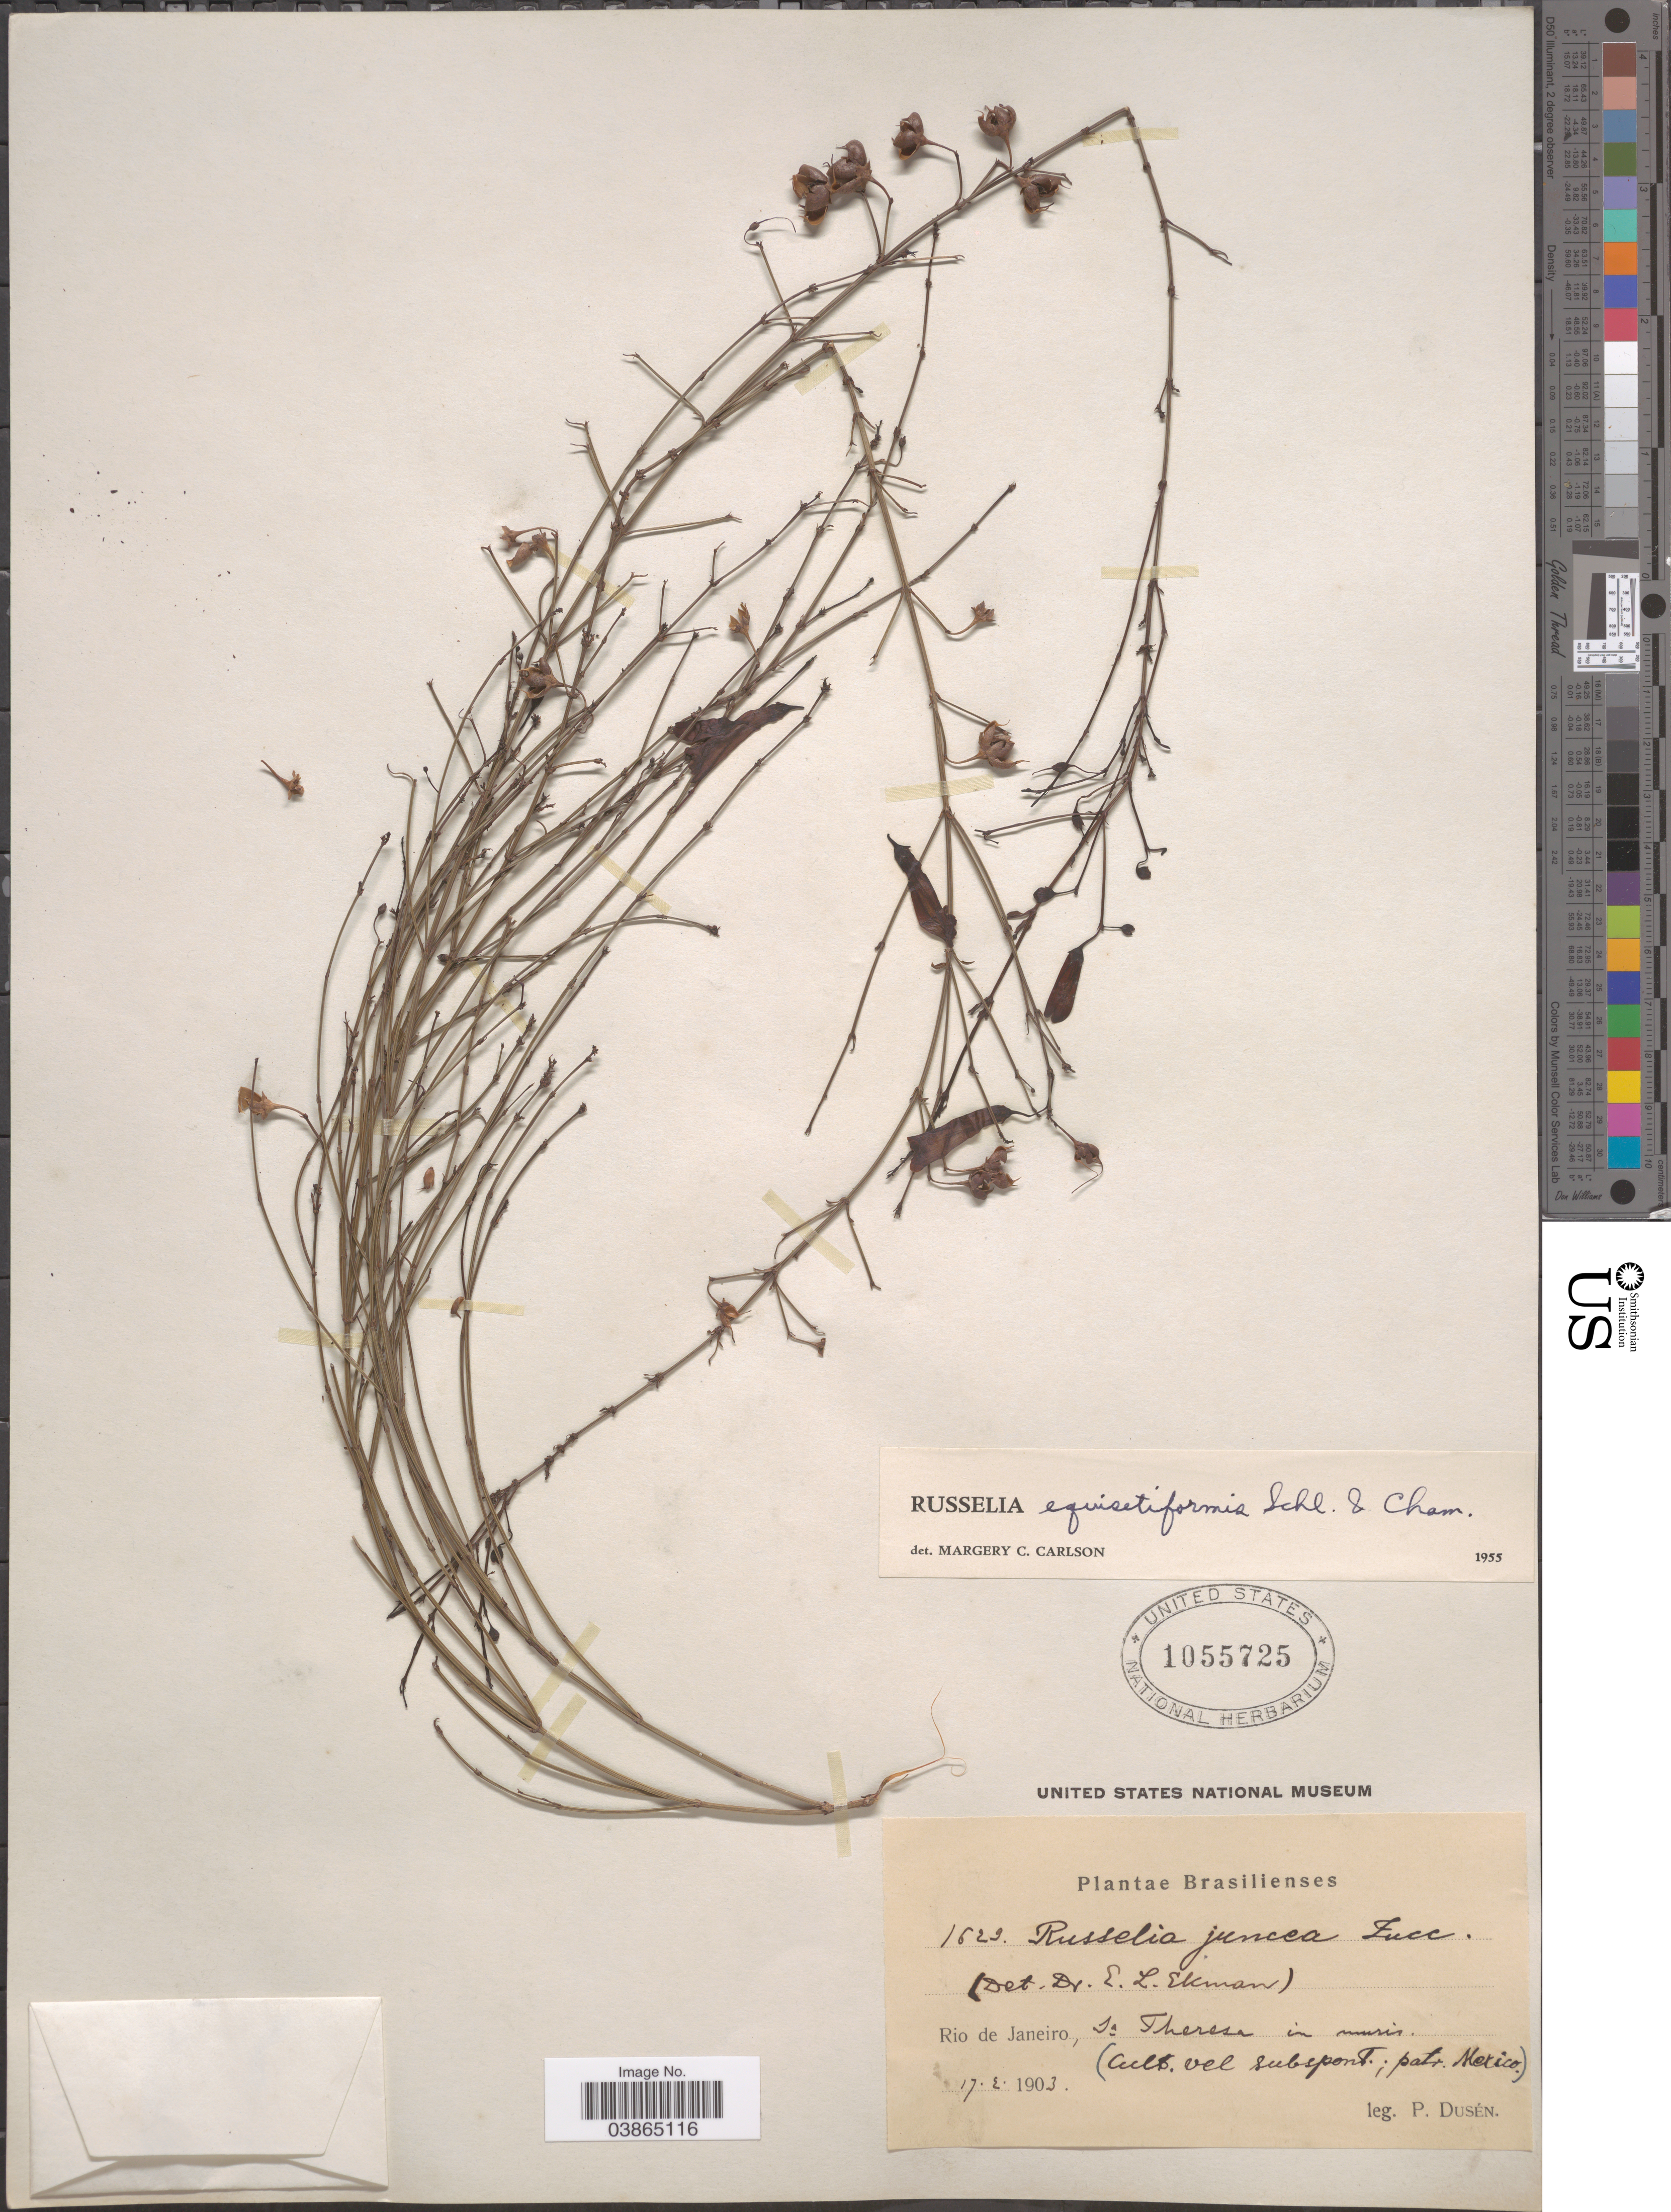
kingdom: Plantae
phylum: Tracheophyta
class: Magnoliopsida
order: Lamiales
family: Plantaginaceae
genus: Russelia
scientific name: Russelia juncea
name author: Zucc.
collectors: P. Dusén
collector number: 1629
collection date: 1903-02-17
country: Mexico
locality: Vel subspont., patr. Mexico.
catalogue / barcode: US 1055725